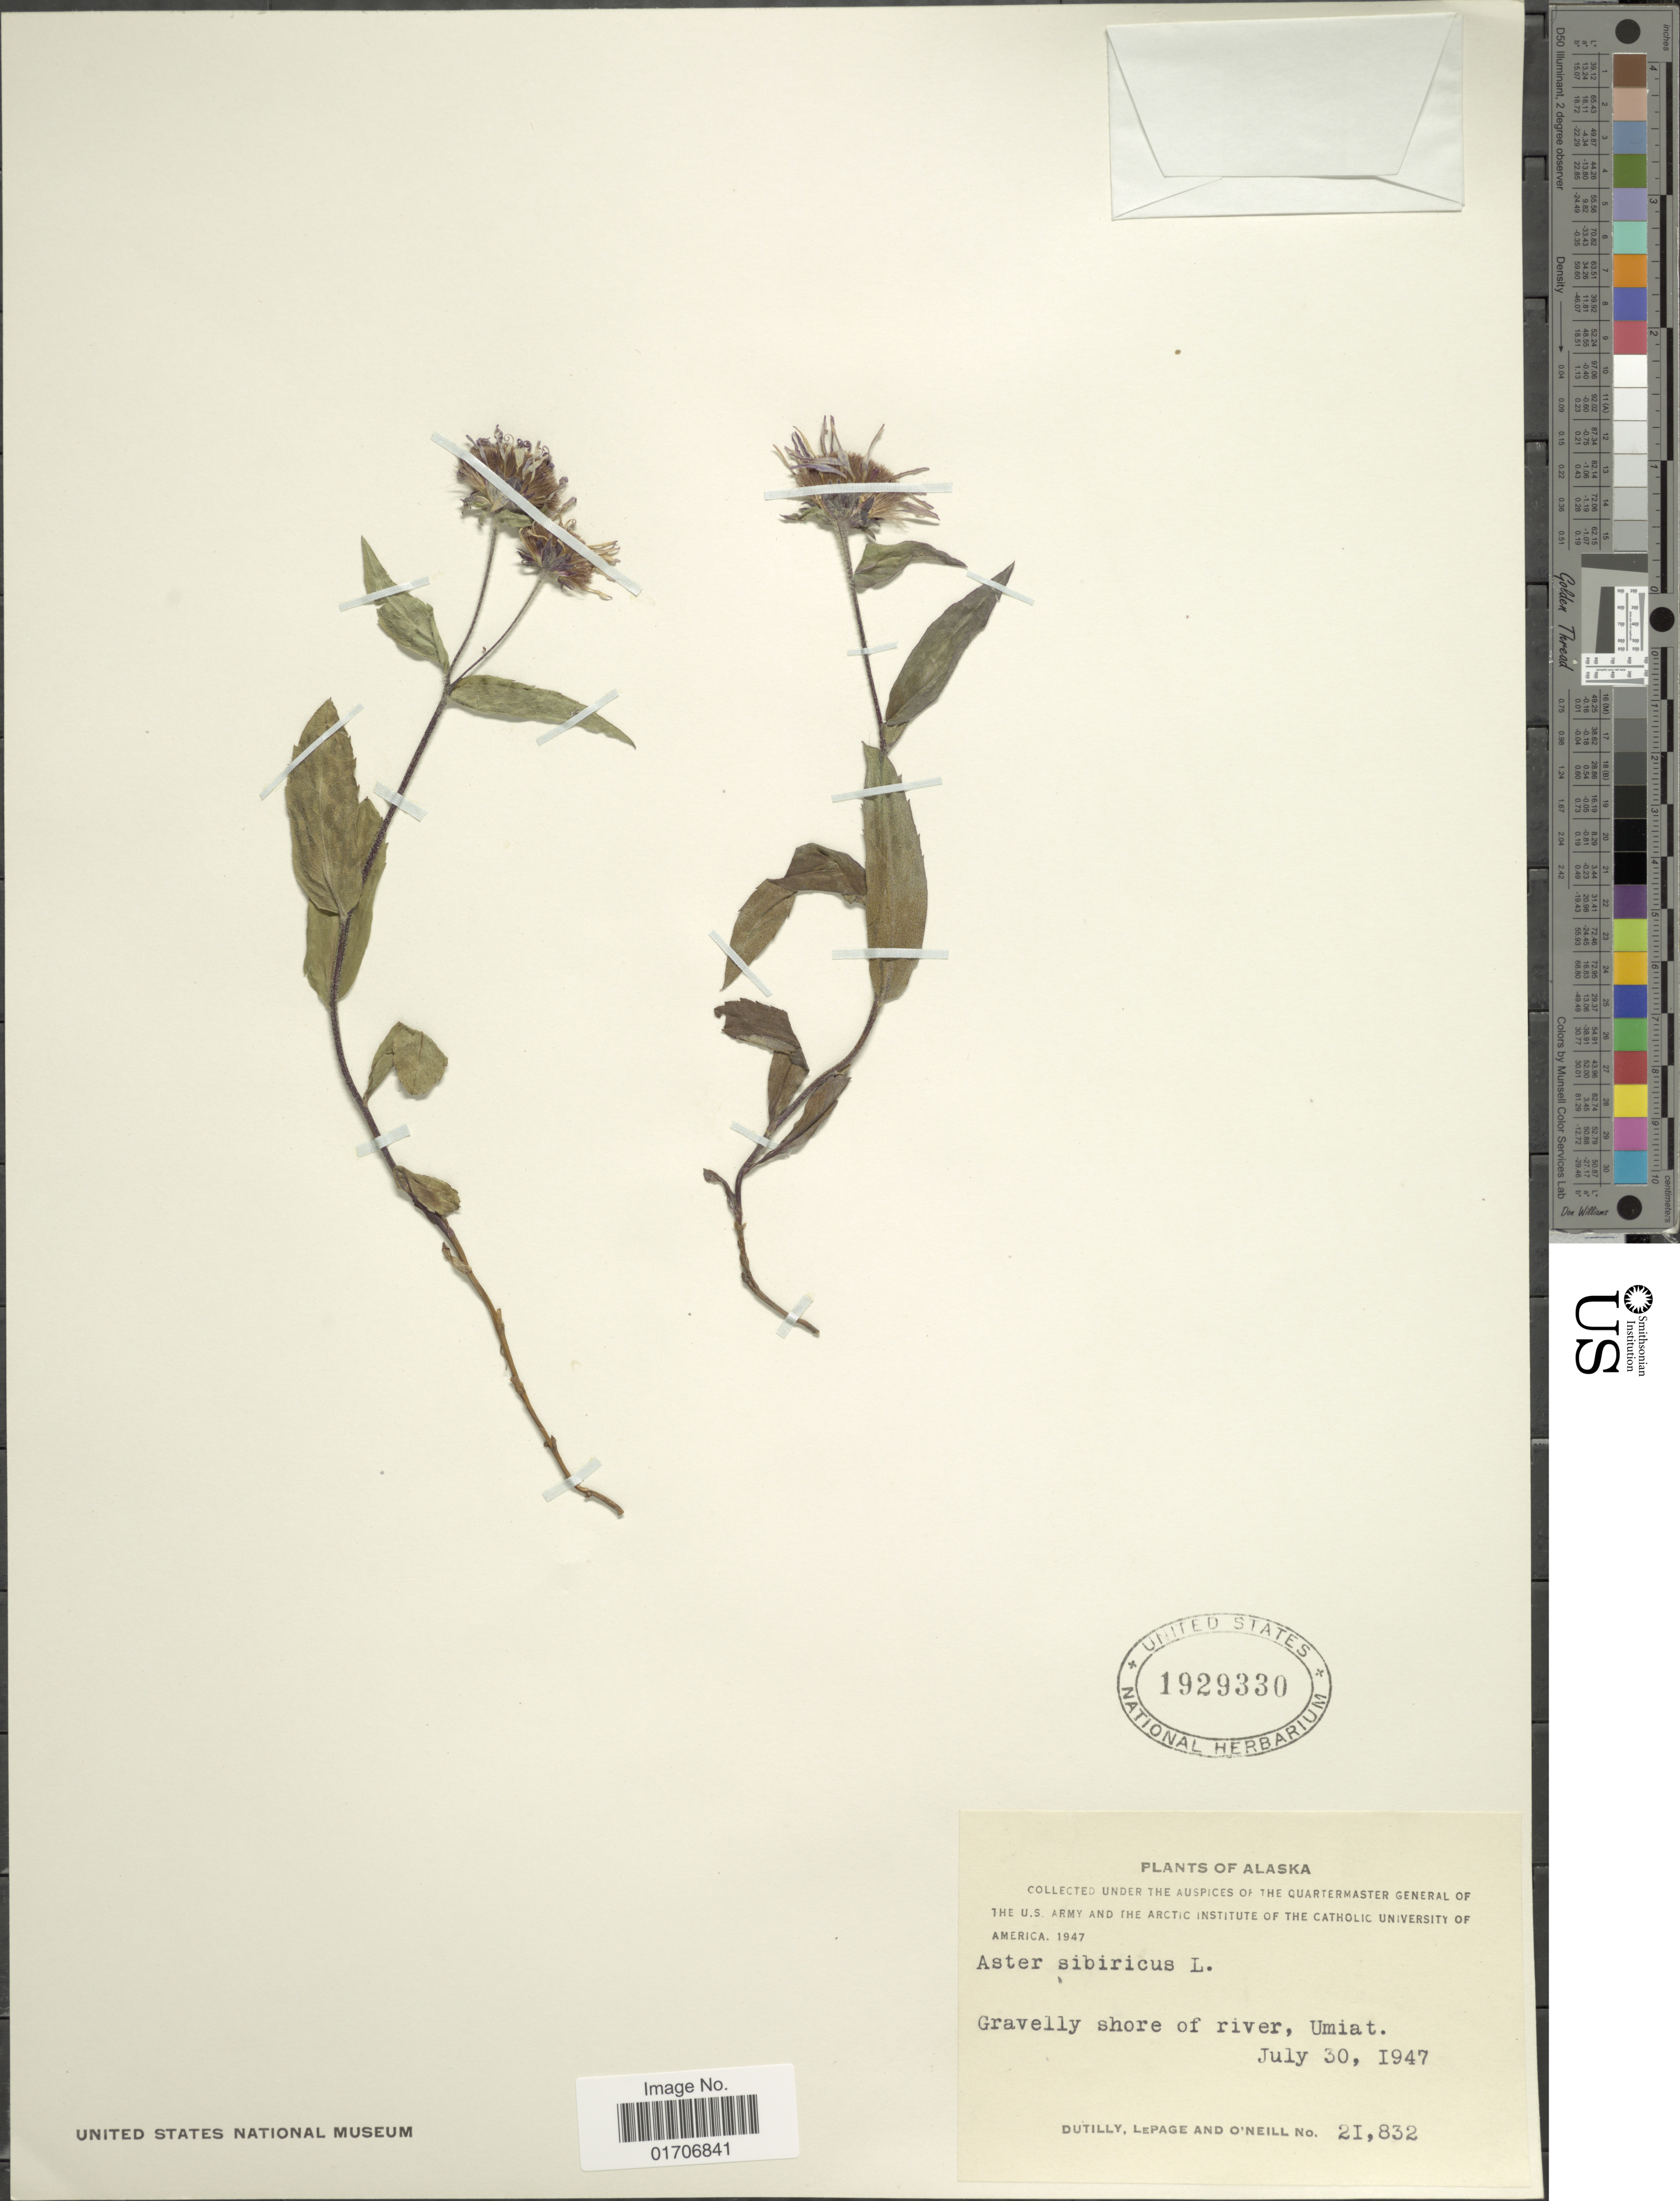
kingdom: Plantae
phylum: Tracheophyta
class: Magnoliopsida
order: Asterales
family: Asteraceae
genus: Eurybia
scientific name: Eurybia sibirica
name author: (L.) G.L. Nesom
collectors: -. Dutilly, -. LePage & -. O'Neill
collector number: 21832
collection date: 1947-07-30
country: United States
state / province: Alaska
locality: Gravelly shore of river, Umiat.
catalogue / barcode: US 1929330